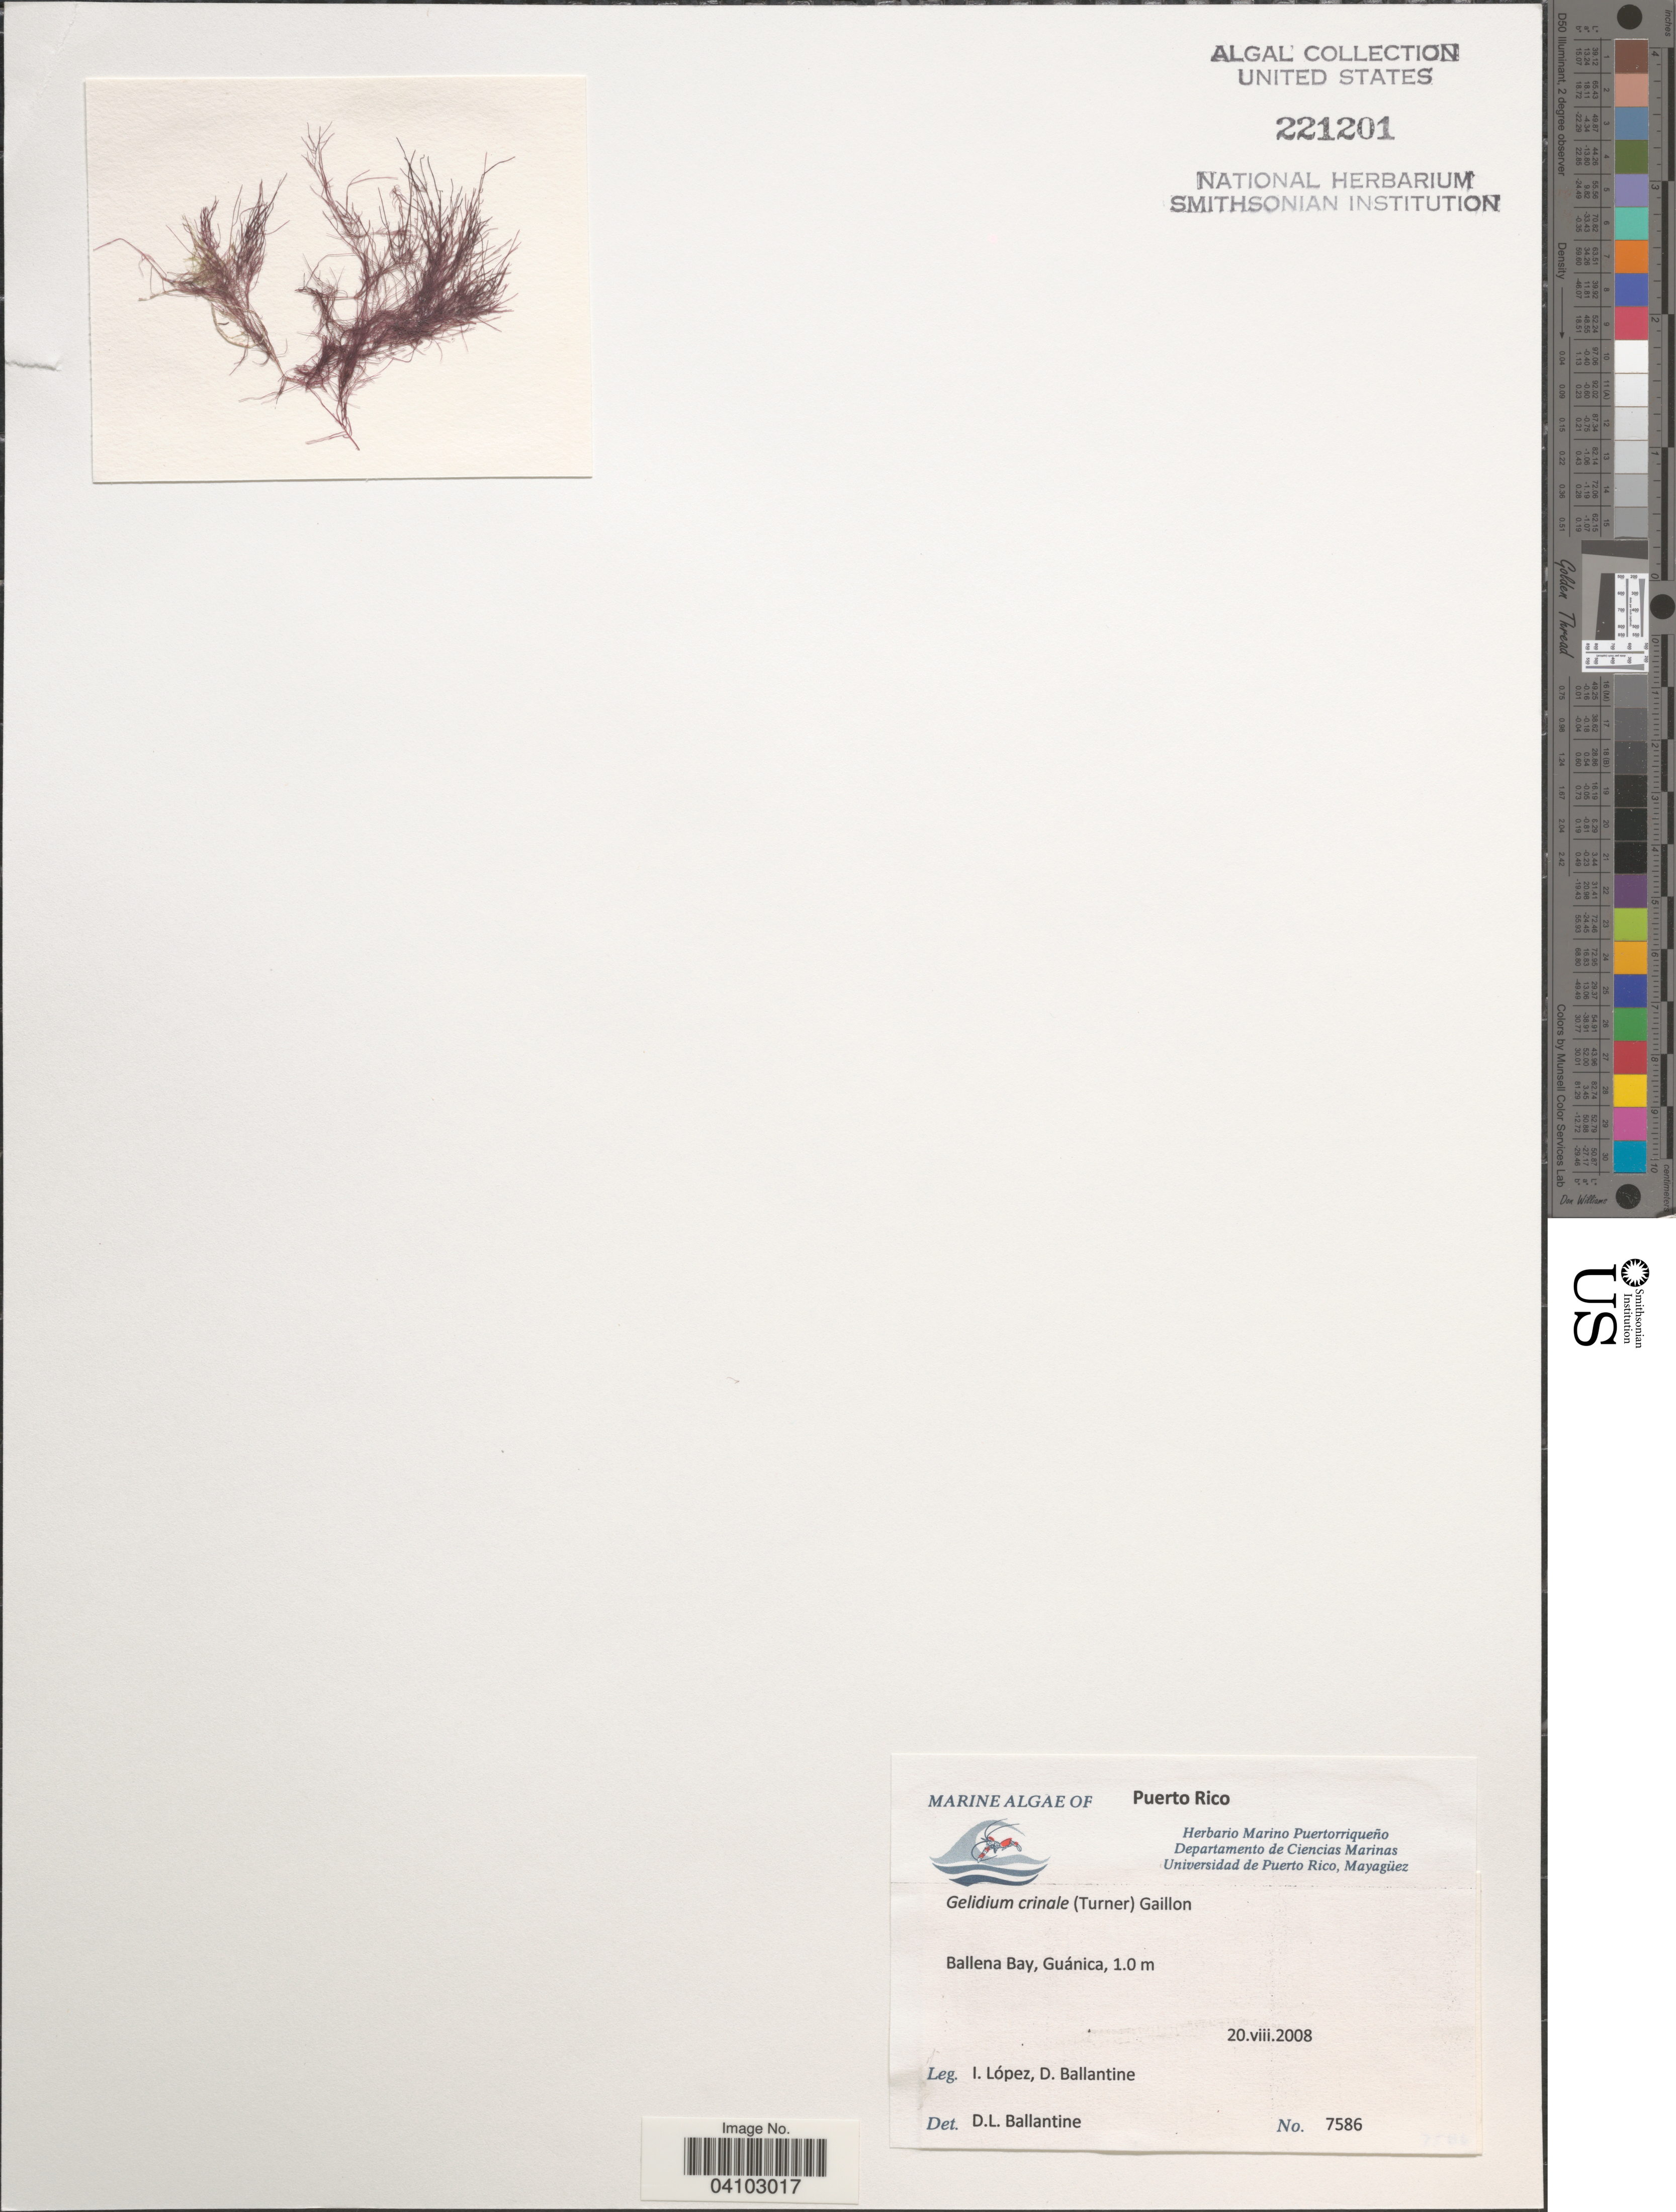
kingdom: Plantae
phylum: Rhodophyta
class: Florideophyceae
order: Gelidiales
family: Gelidiaceae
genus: Gelidium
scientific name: Gelidium crinale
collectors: I. Lopéz & D.L. Ballantine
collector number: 7586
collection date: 2008-08-20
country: Puerto Rico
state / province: Guánica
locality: Ballena Bay.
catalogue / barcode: US 221201